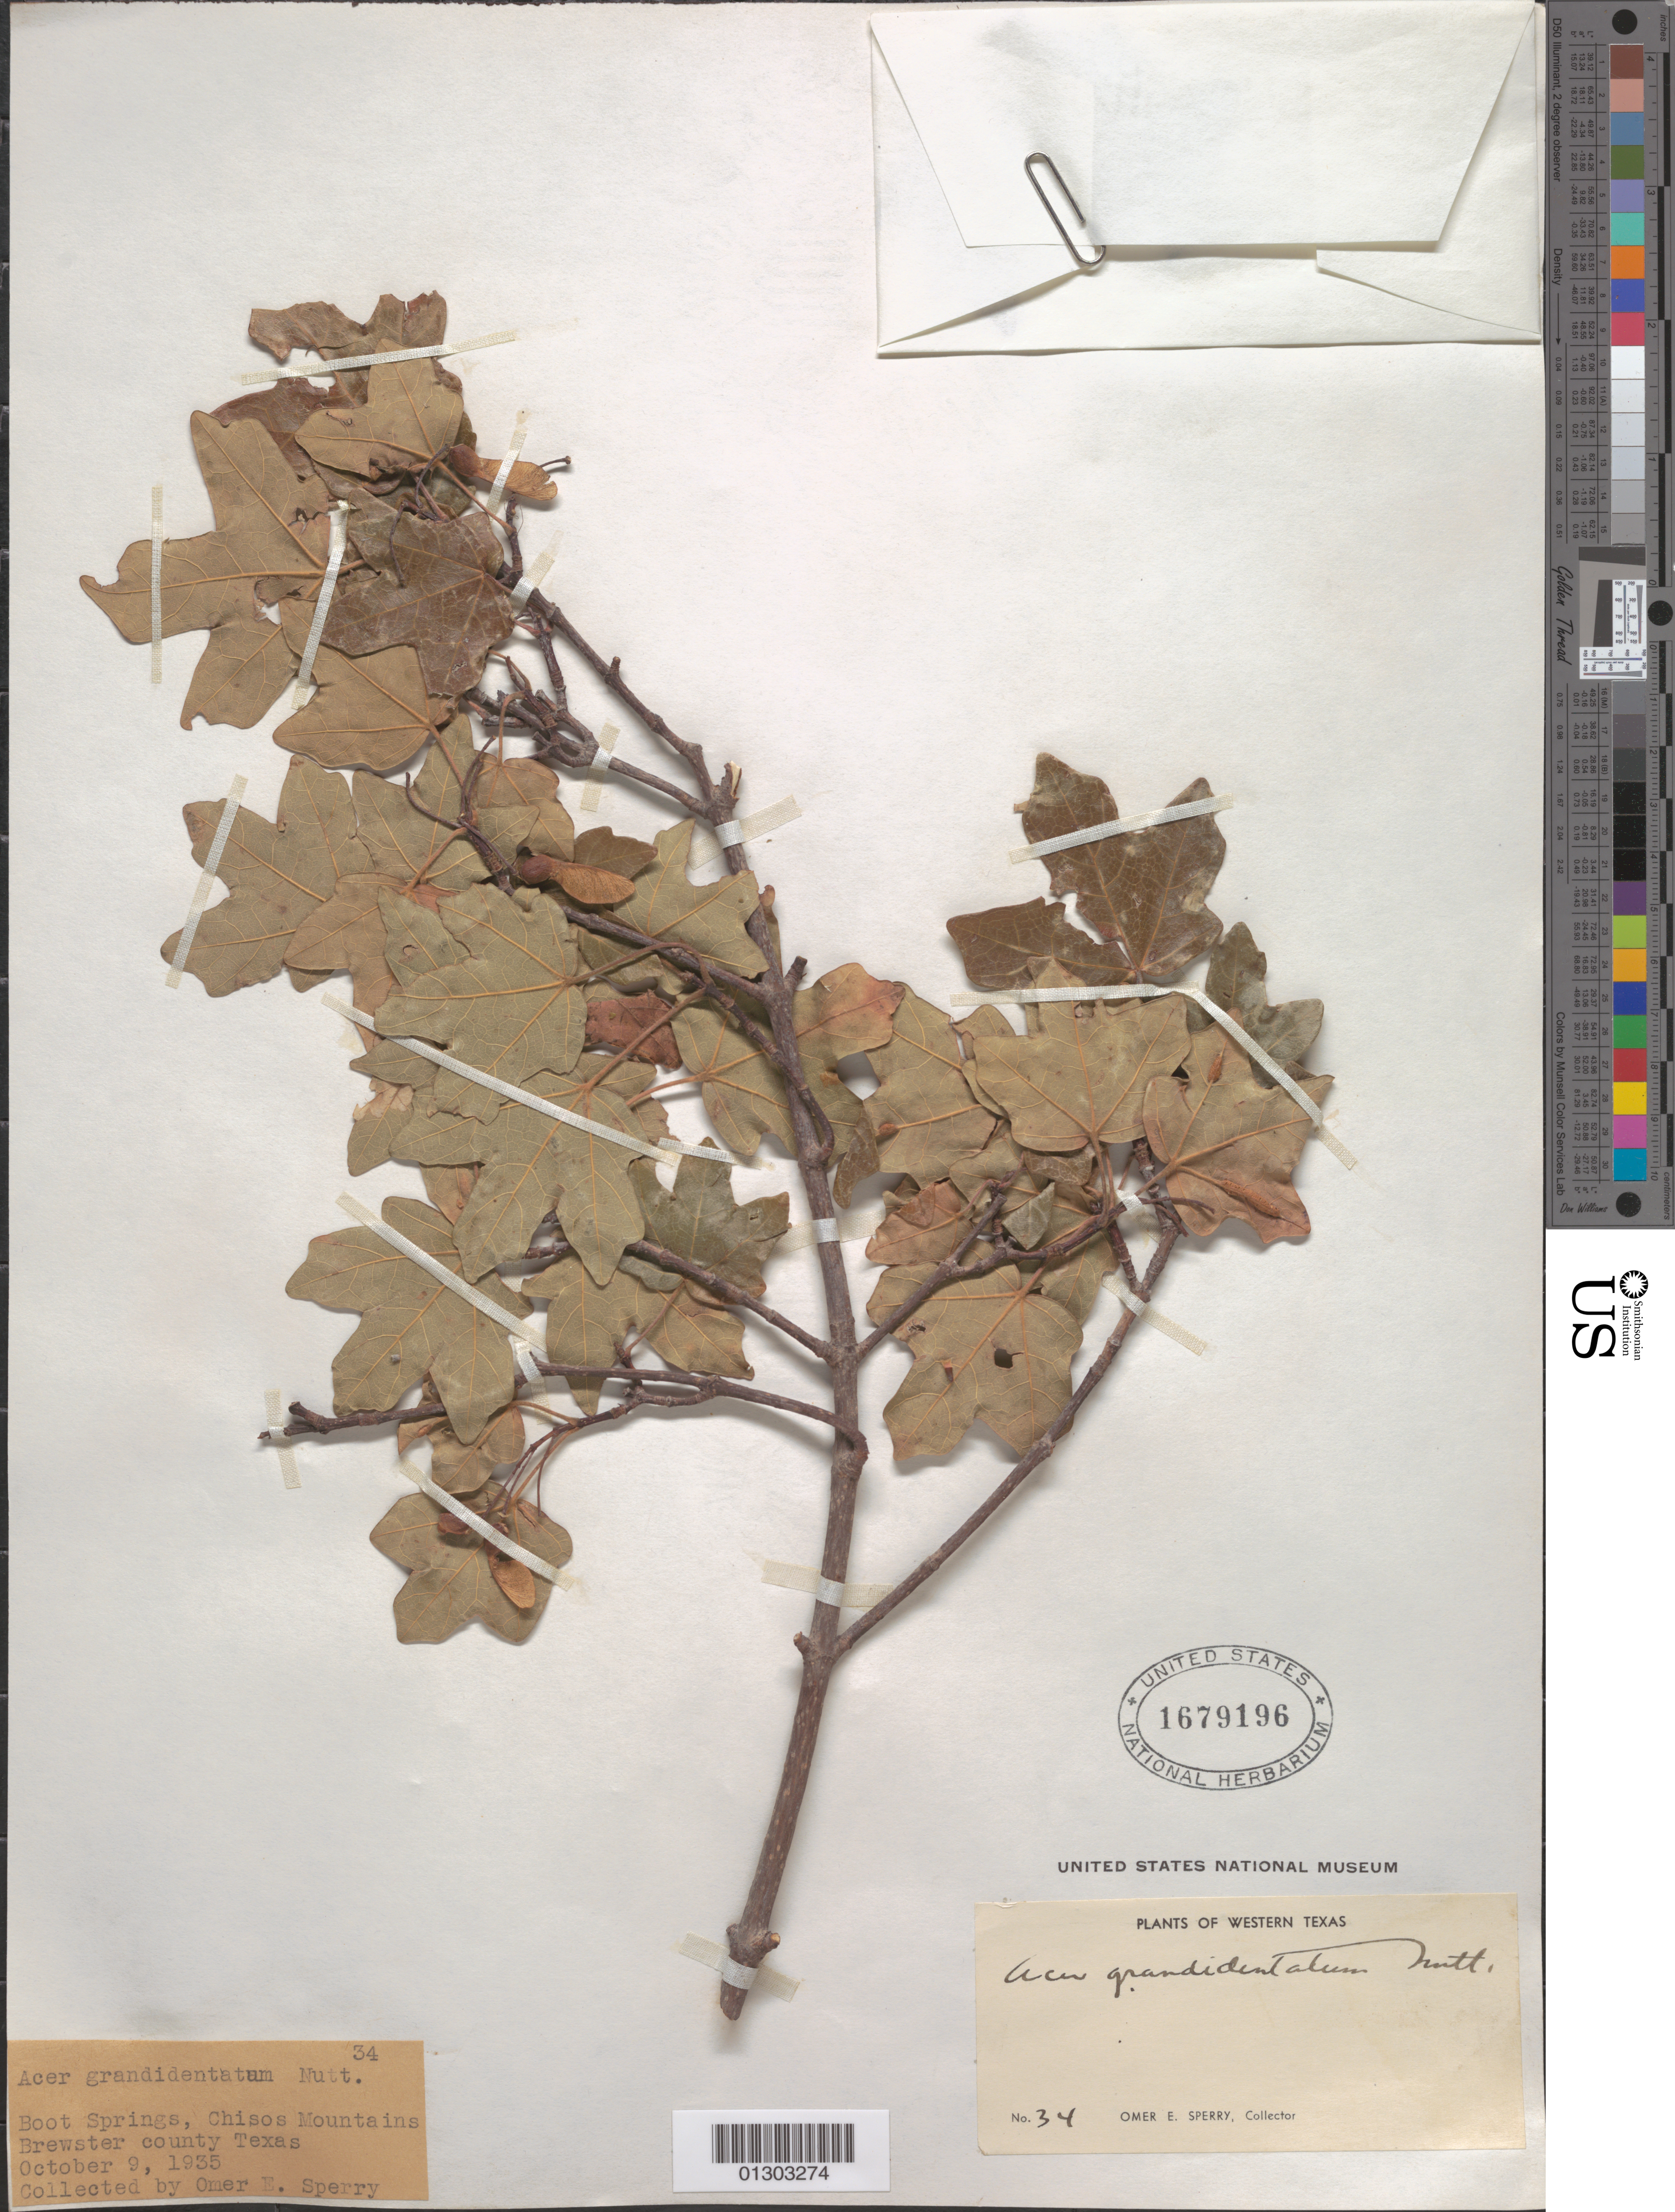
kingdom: Plantae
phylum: Tracheophyta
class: Magnoliopsida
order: Sapindales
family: Sapindaceae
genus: Acer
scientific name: Acer grandidentatum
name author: Nutt.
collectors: O. E. Sperry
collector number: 34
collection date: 1935-10-09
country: United States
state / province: Texas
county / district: Brewster County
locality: Boot Springs, Chisos Mountains.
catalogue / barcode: US 1679196